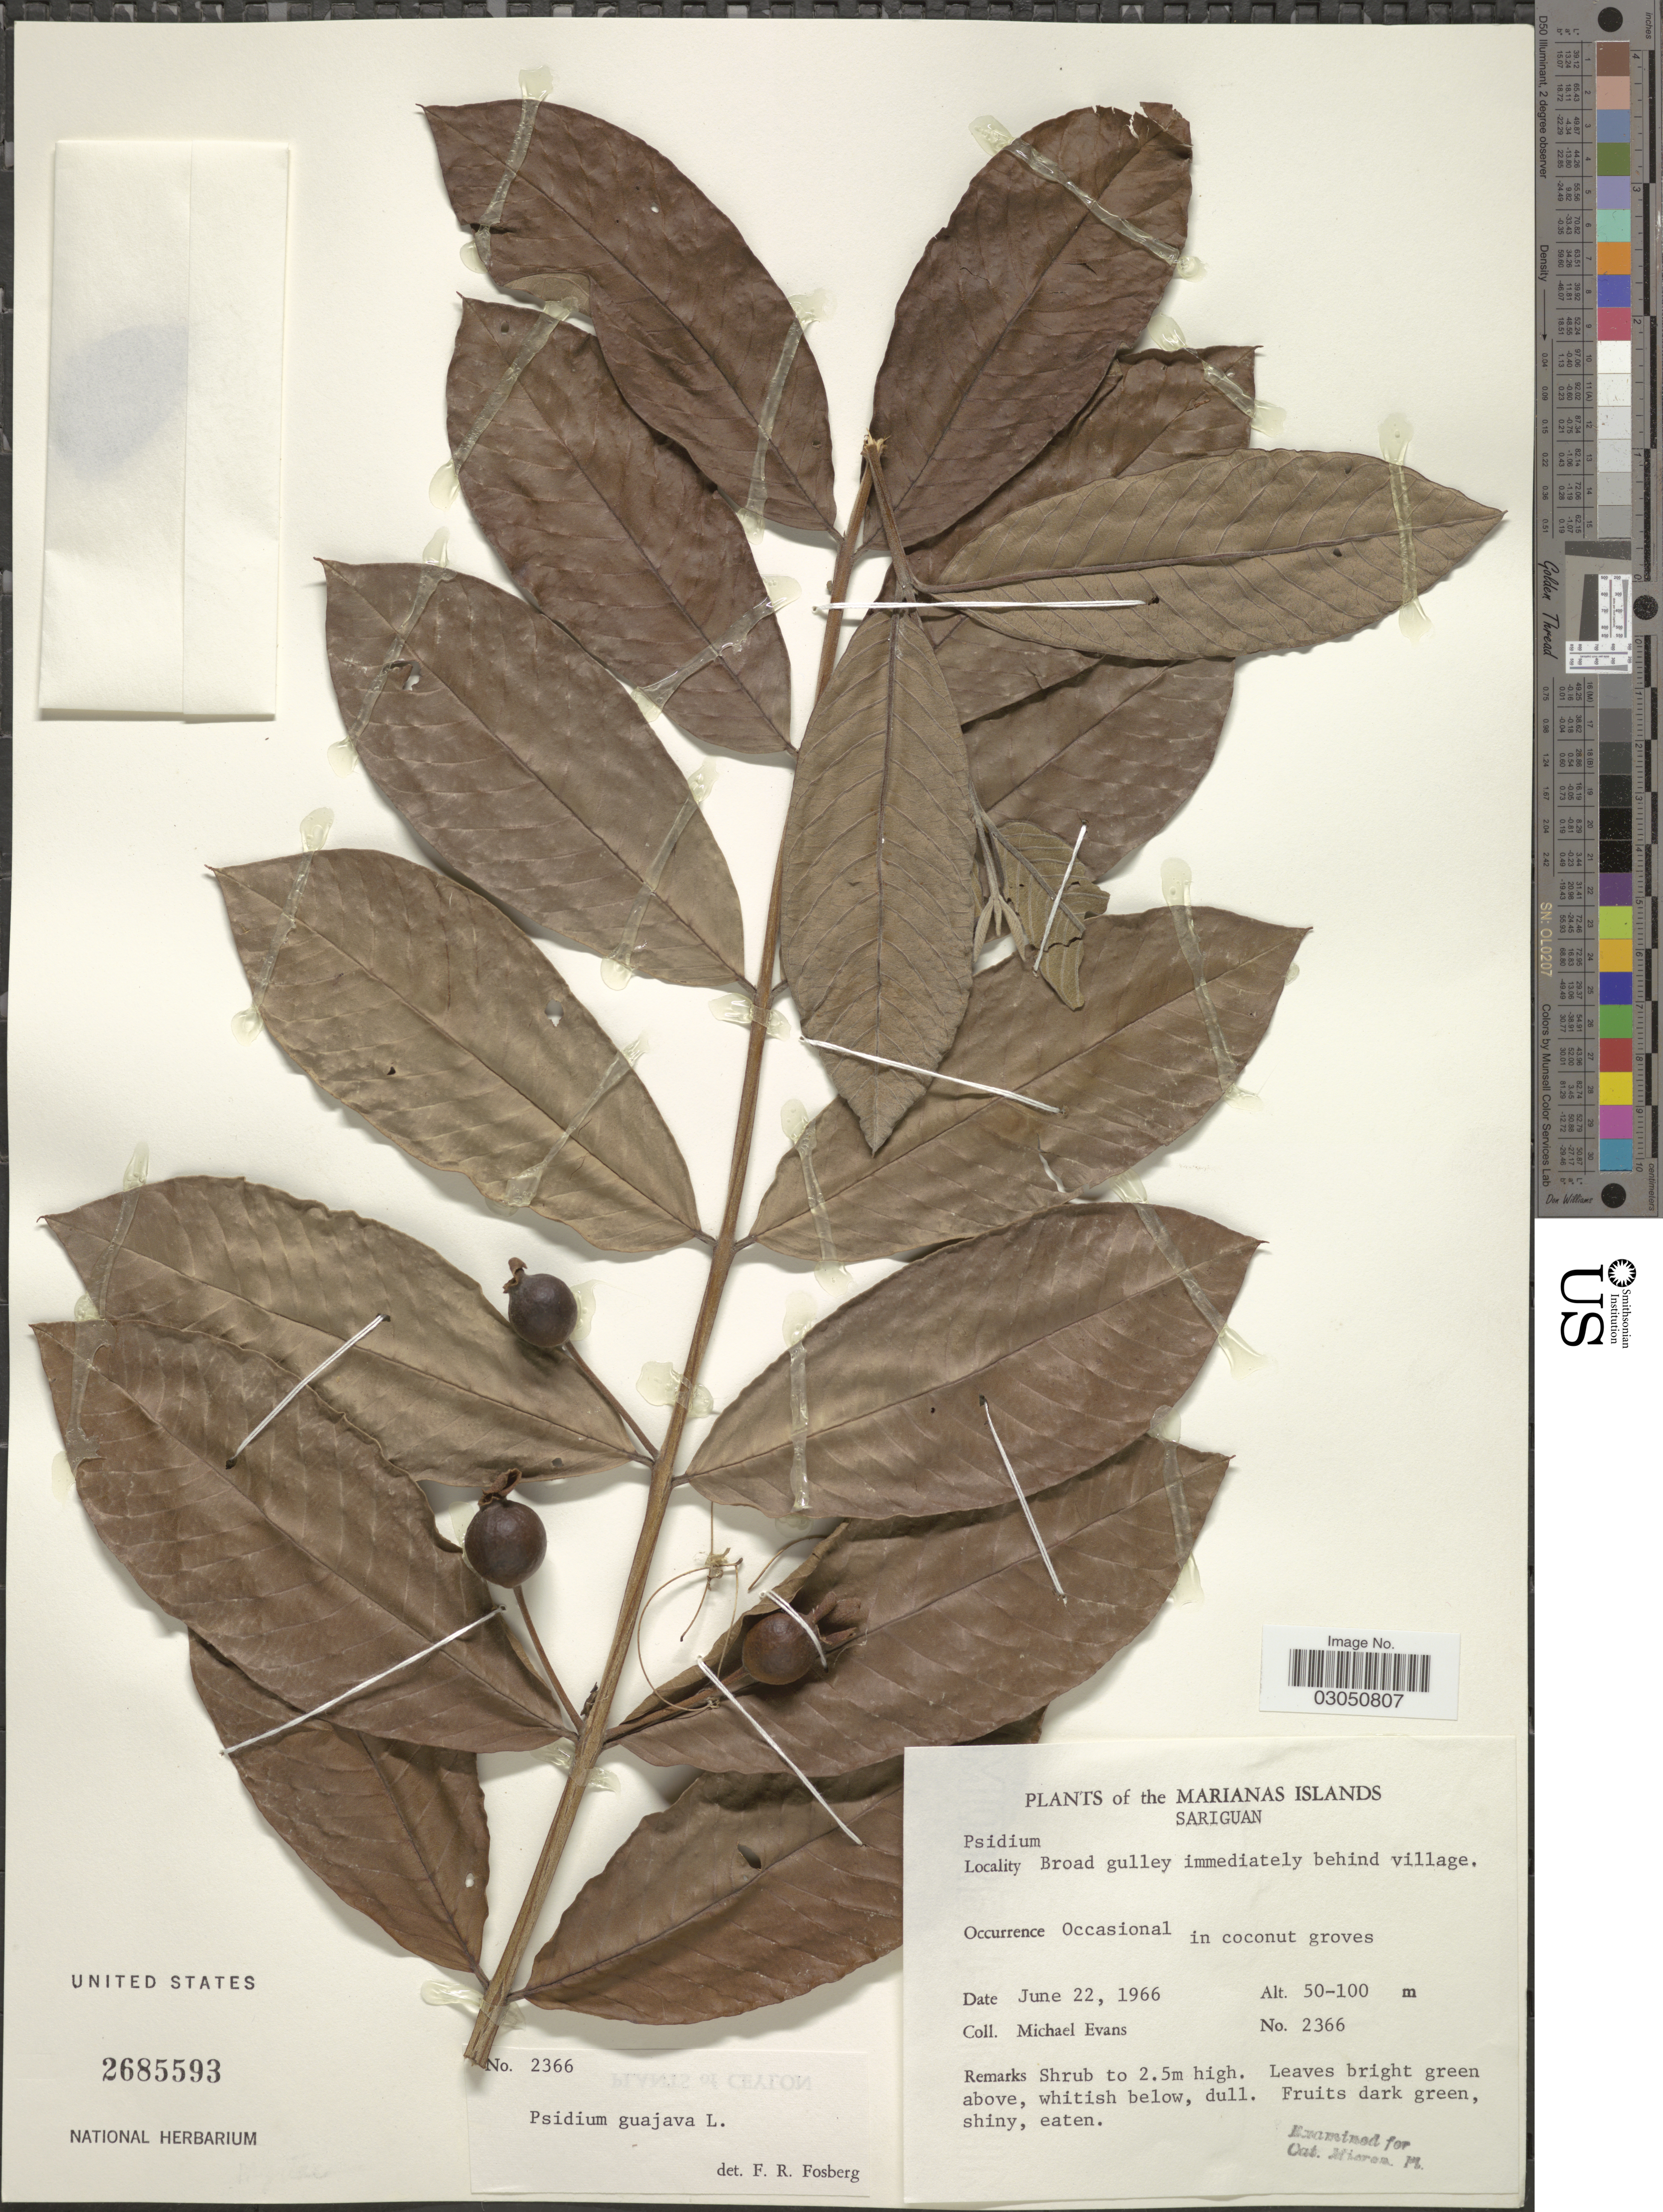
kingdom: Plantae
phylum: Tracheophyta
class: Magnoliopsida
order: Myrtales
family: Myrtaceae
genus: Psidium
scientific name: Psidium guajava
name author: L.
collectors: M. Evans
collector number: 2366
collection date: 1966-06-22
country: Northern Mariana Islands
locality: The Marianas Islands, Sariguan. Broad gulley immediately behind village.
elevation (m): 50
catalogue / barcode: US 2685593